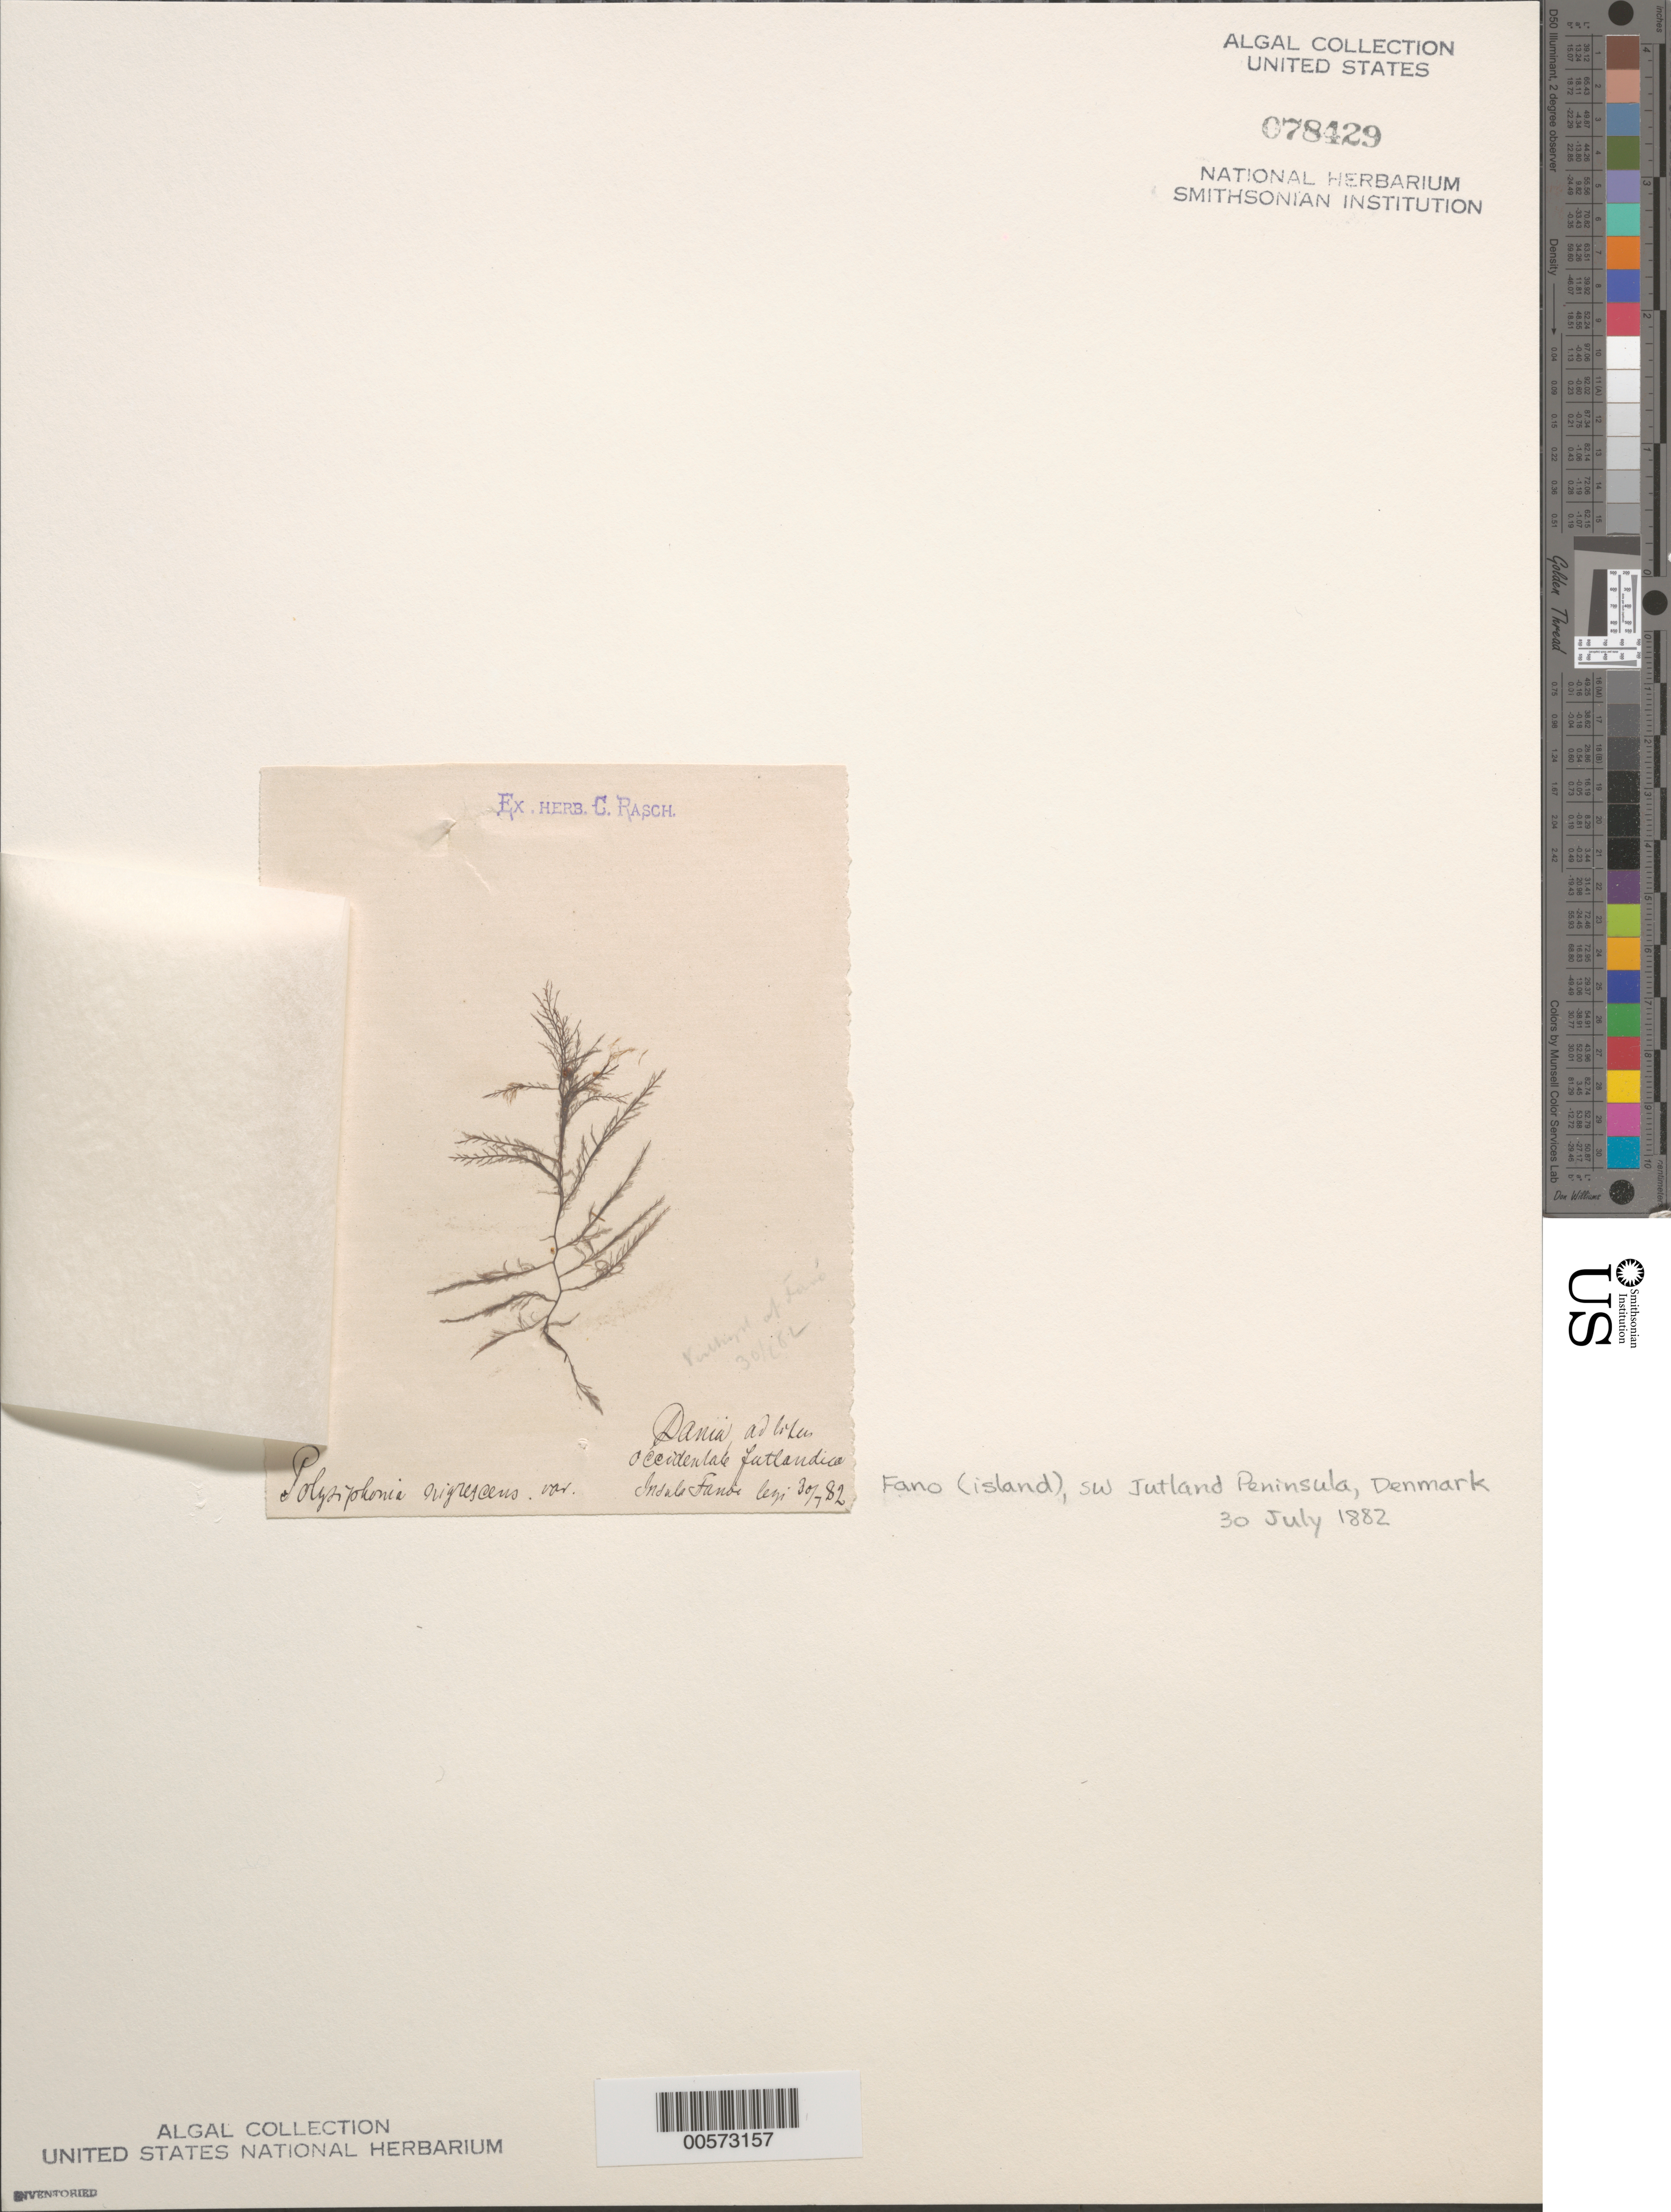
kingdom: Plantae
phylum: Rhodophyta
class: Florideophyceae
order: Ceramiales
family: Rhodomelaceae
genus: Vertebrata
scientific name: Vertebrata fucoides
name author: (Hudson) Kuntze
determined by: Algae name updating Project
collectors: C. Rasch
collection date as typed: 30 Jul 1882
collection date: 1882-07-30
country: Denmark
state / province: Syddanmark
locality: Fano, North Frisian Islands. Ribe County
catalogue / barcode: US 78429